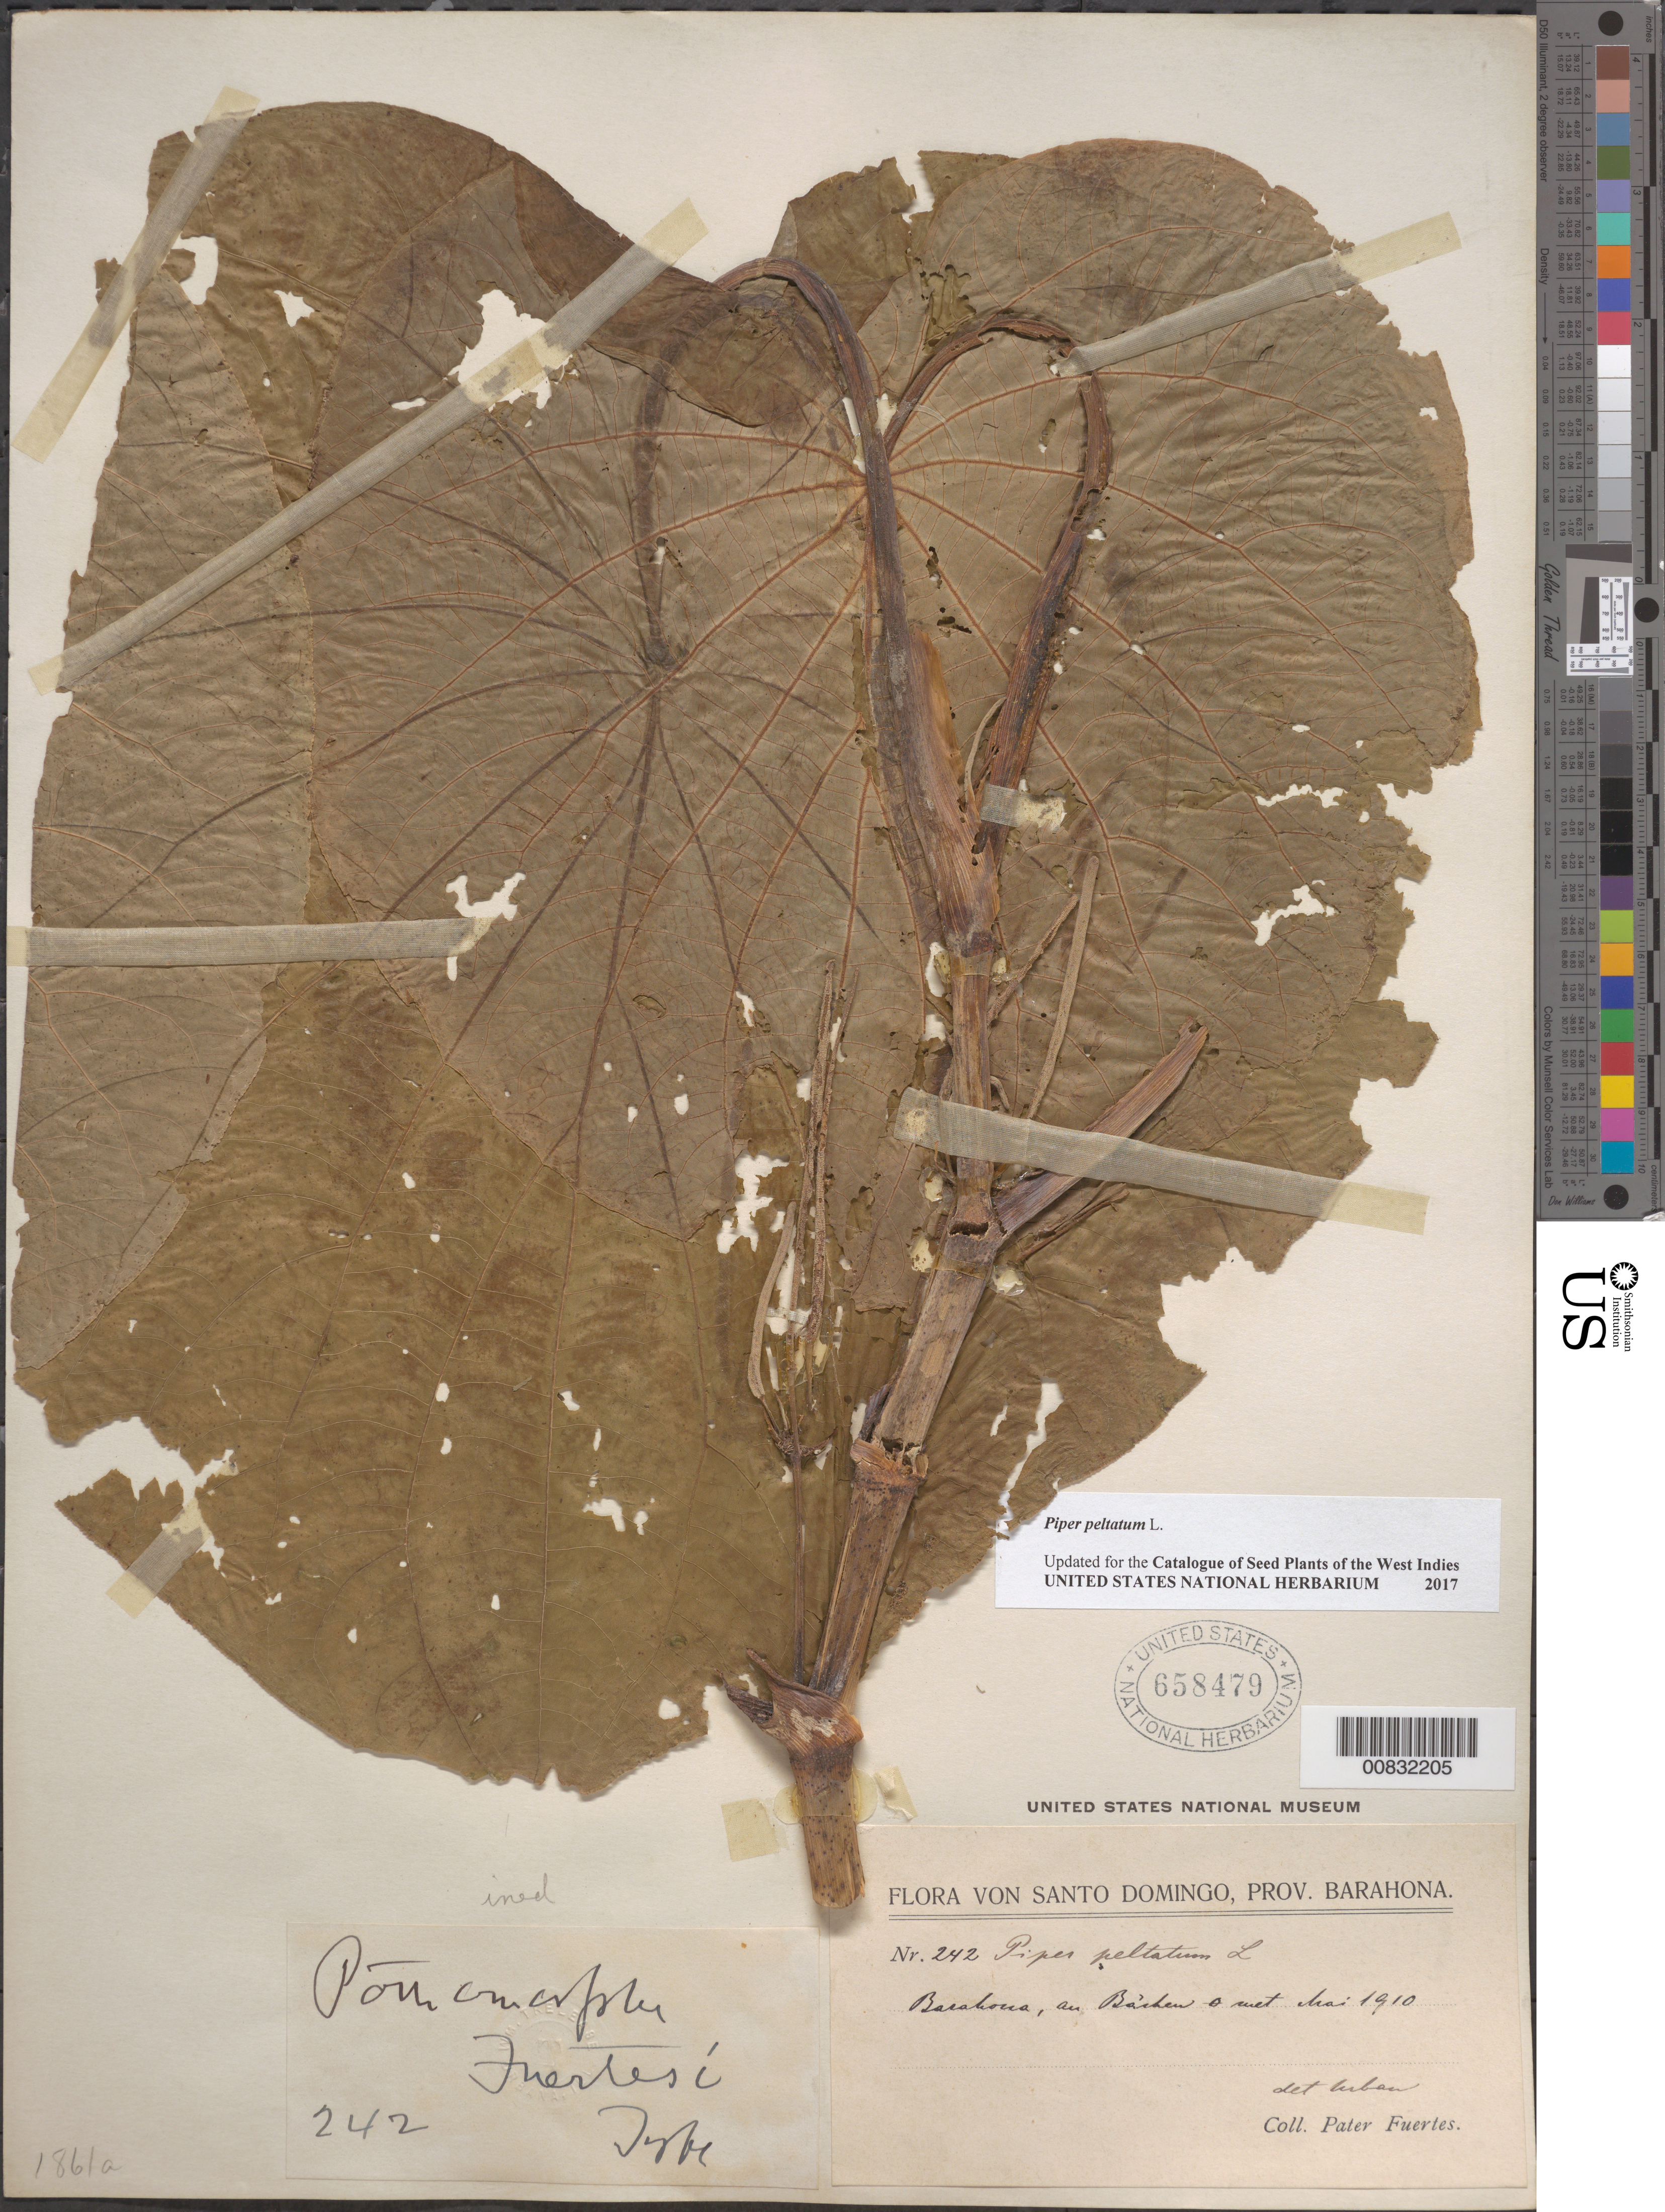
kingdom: Plantae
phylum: Tracheophyta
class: Magnoliopsida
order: Piperales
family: Piperaceae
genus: Piper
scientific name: Piper peltatum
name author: L.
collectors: M. D. Fuertes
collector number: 242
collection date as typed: May 1910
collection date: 1910-05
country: Dominican Republic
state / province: Barahona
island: Hispaniola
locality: Barahona, au "Bàchen".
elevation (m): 0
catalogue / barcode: US 658479